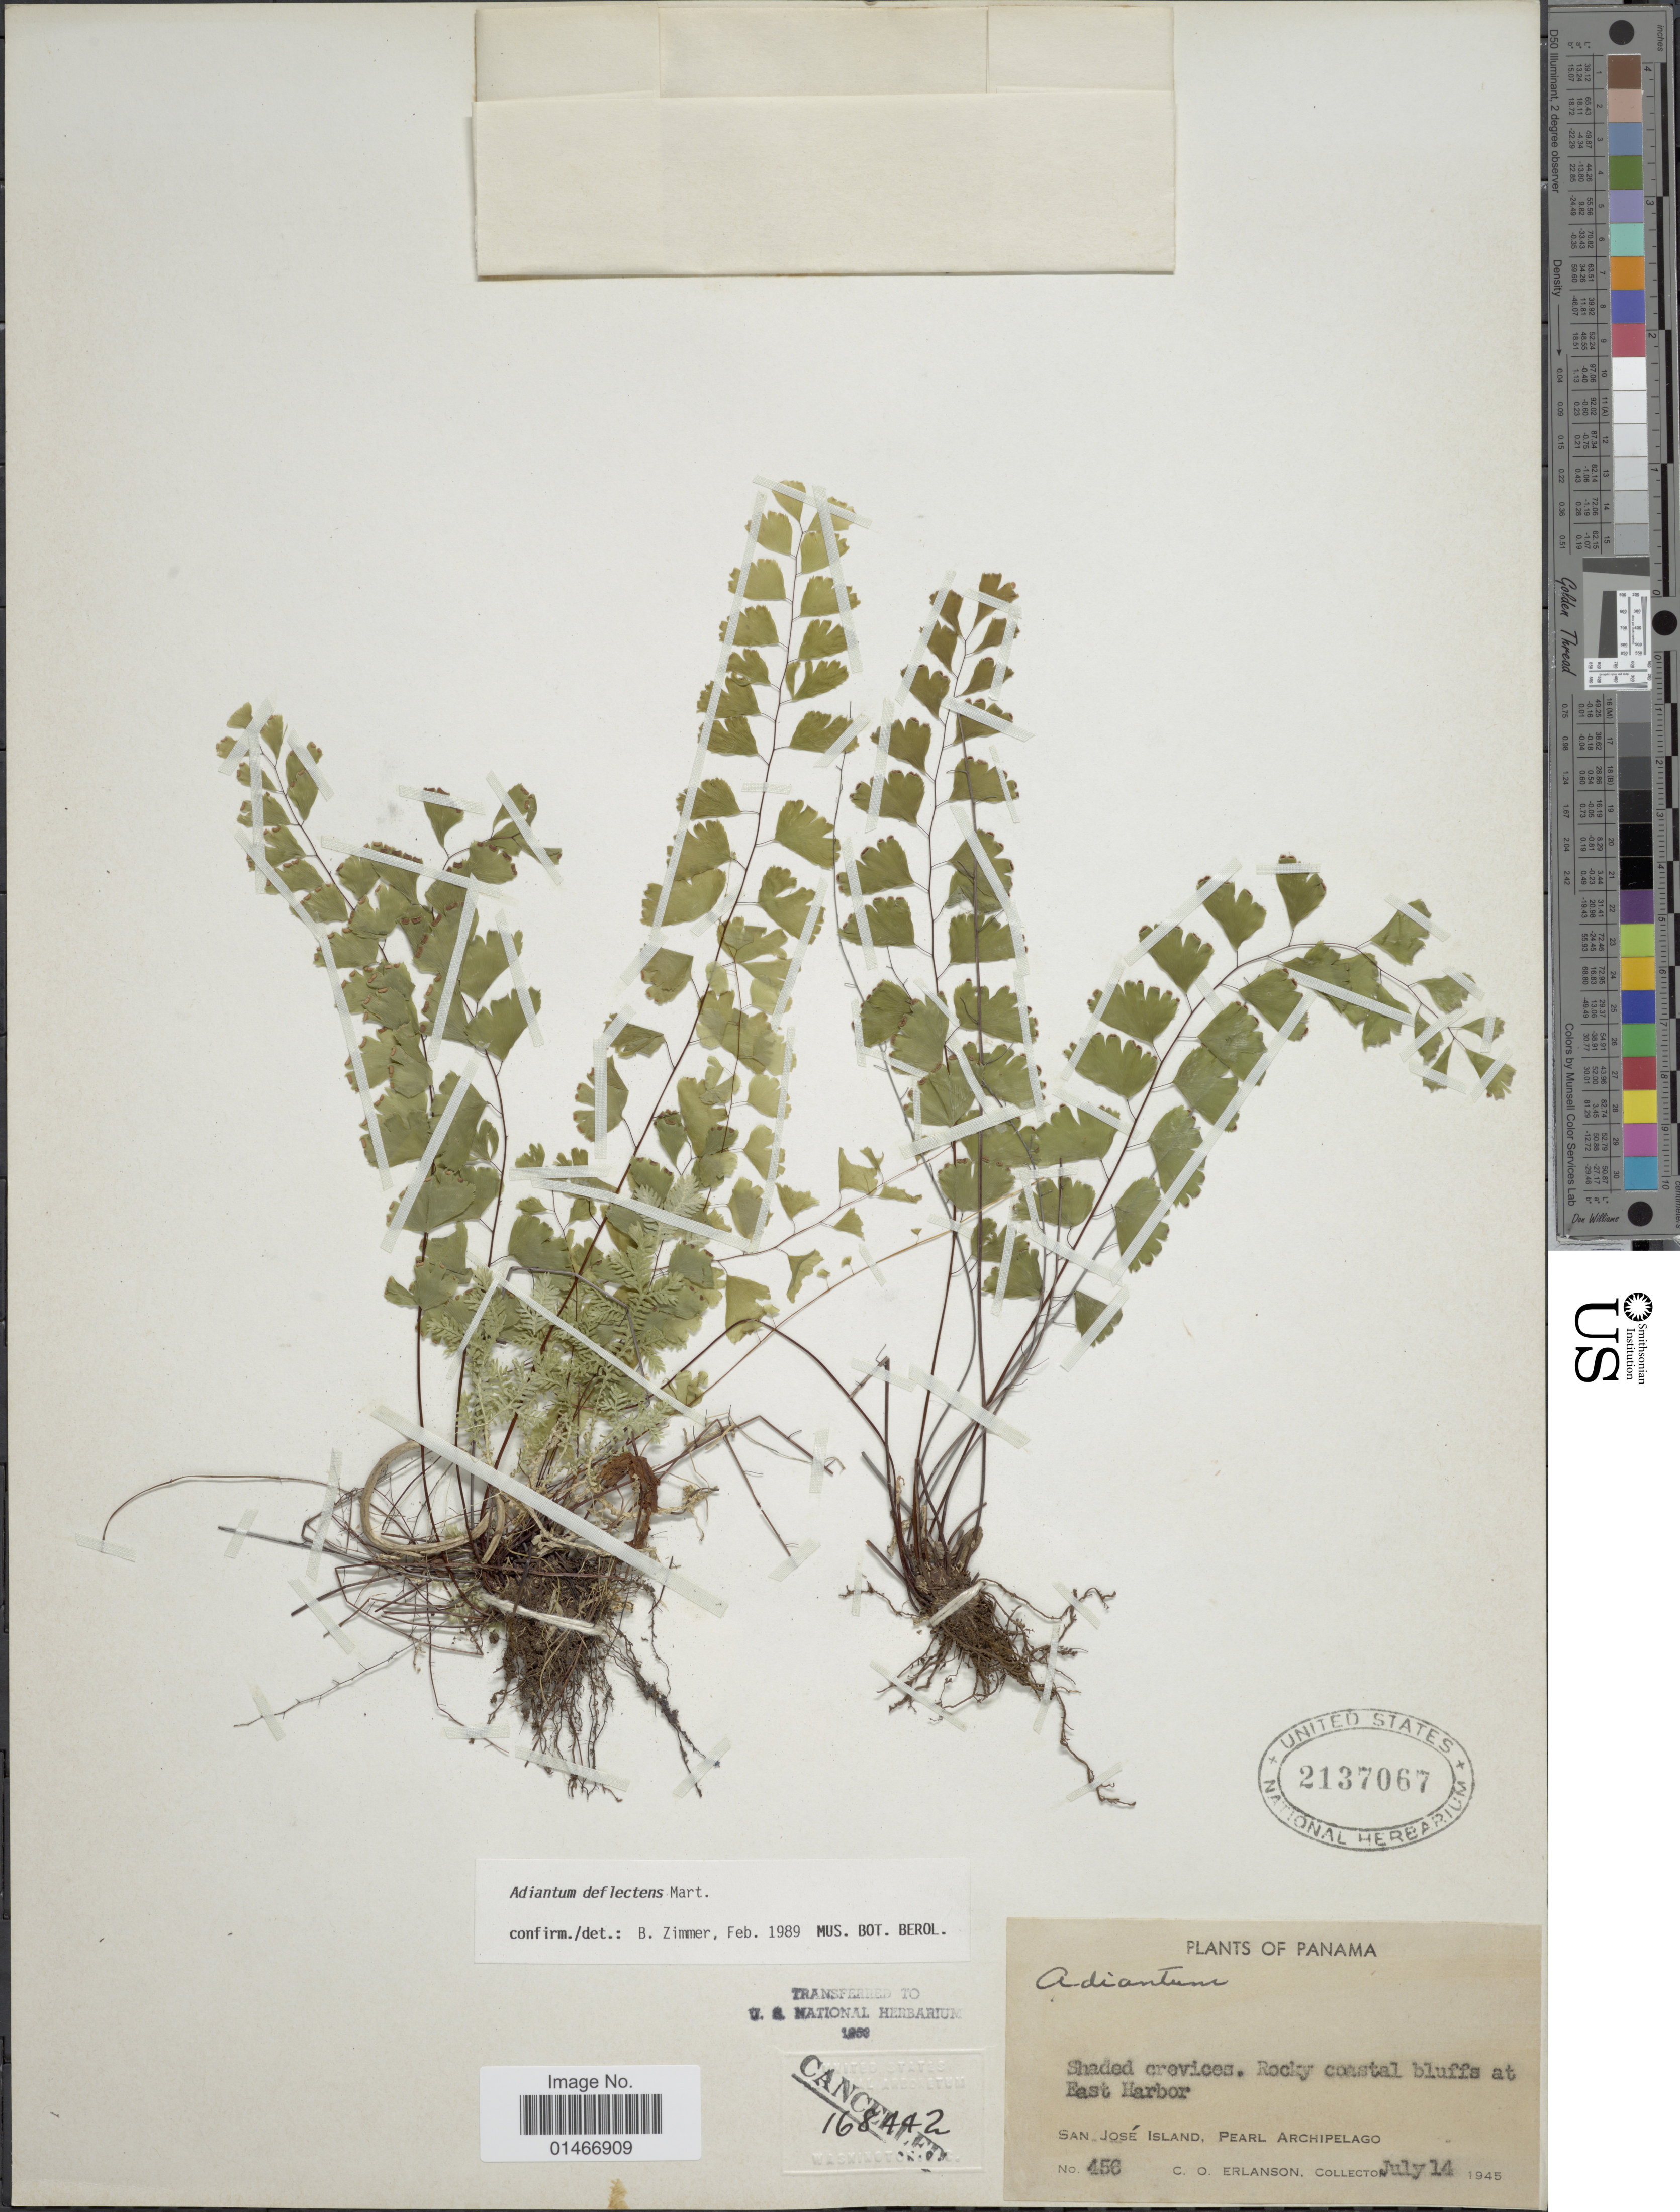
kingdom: Plantae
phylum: Tracheophyta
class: Polypodiopsida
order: Polypodiales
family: Pteridaceae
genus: Adiantum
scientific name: Adiantum deflectens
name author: Mart.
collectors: C. O. Erlanson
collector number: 456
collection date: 1945-07-14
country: Panama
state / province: Panamá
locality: Rocky coastal bluffs at East Harbor. San Jose Island, Pearl Archipelago.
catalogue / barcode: US 2137067